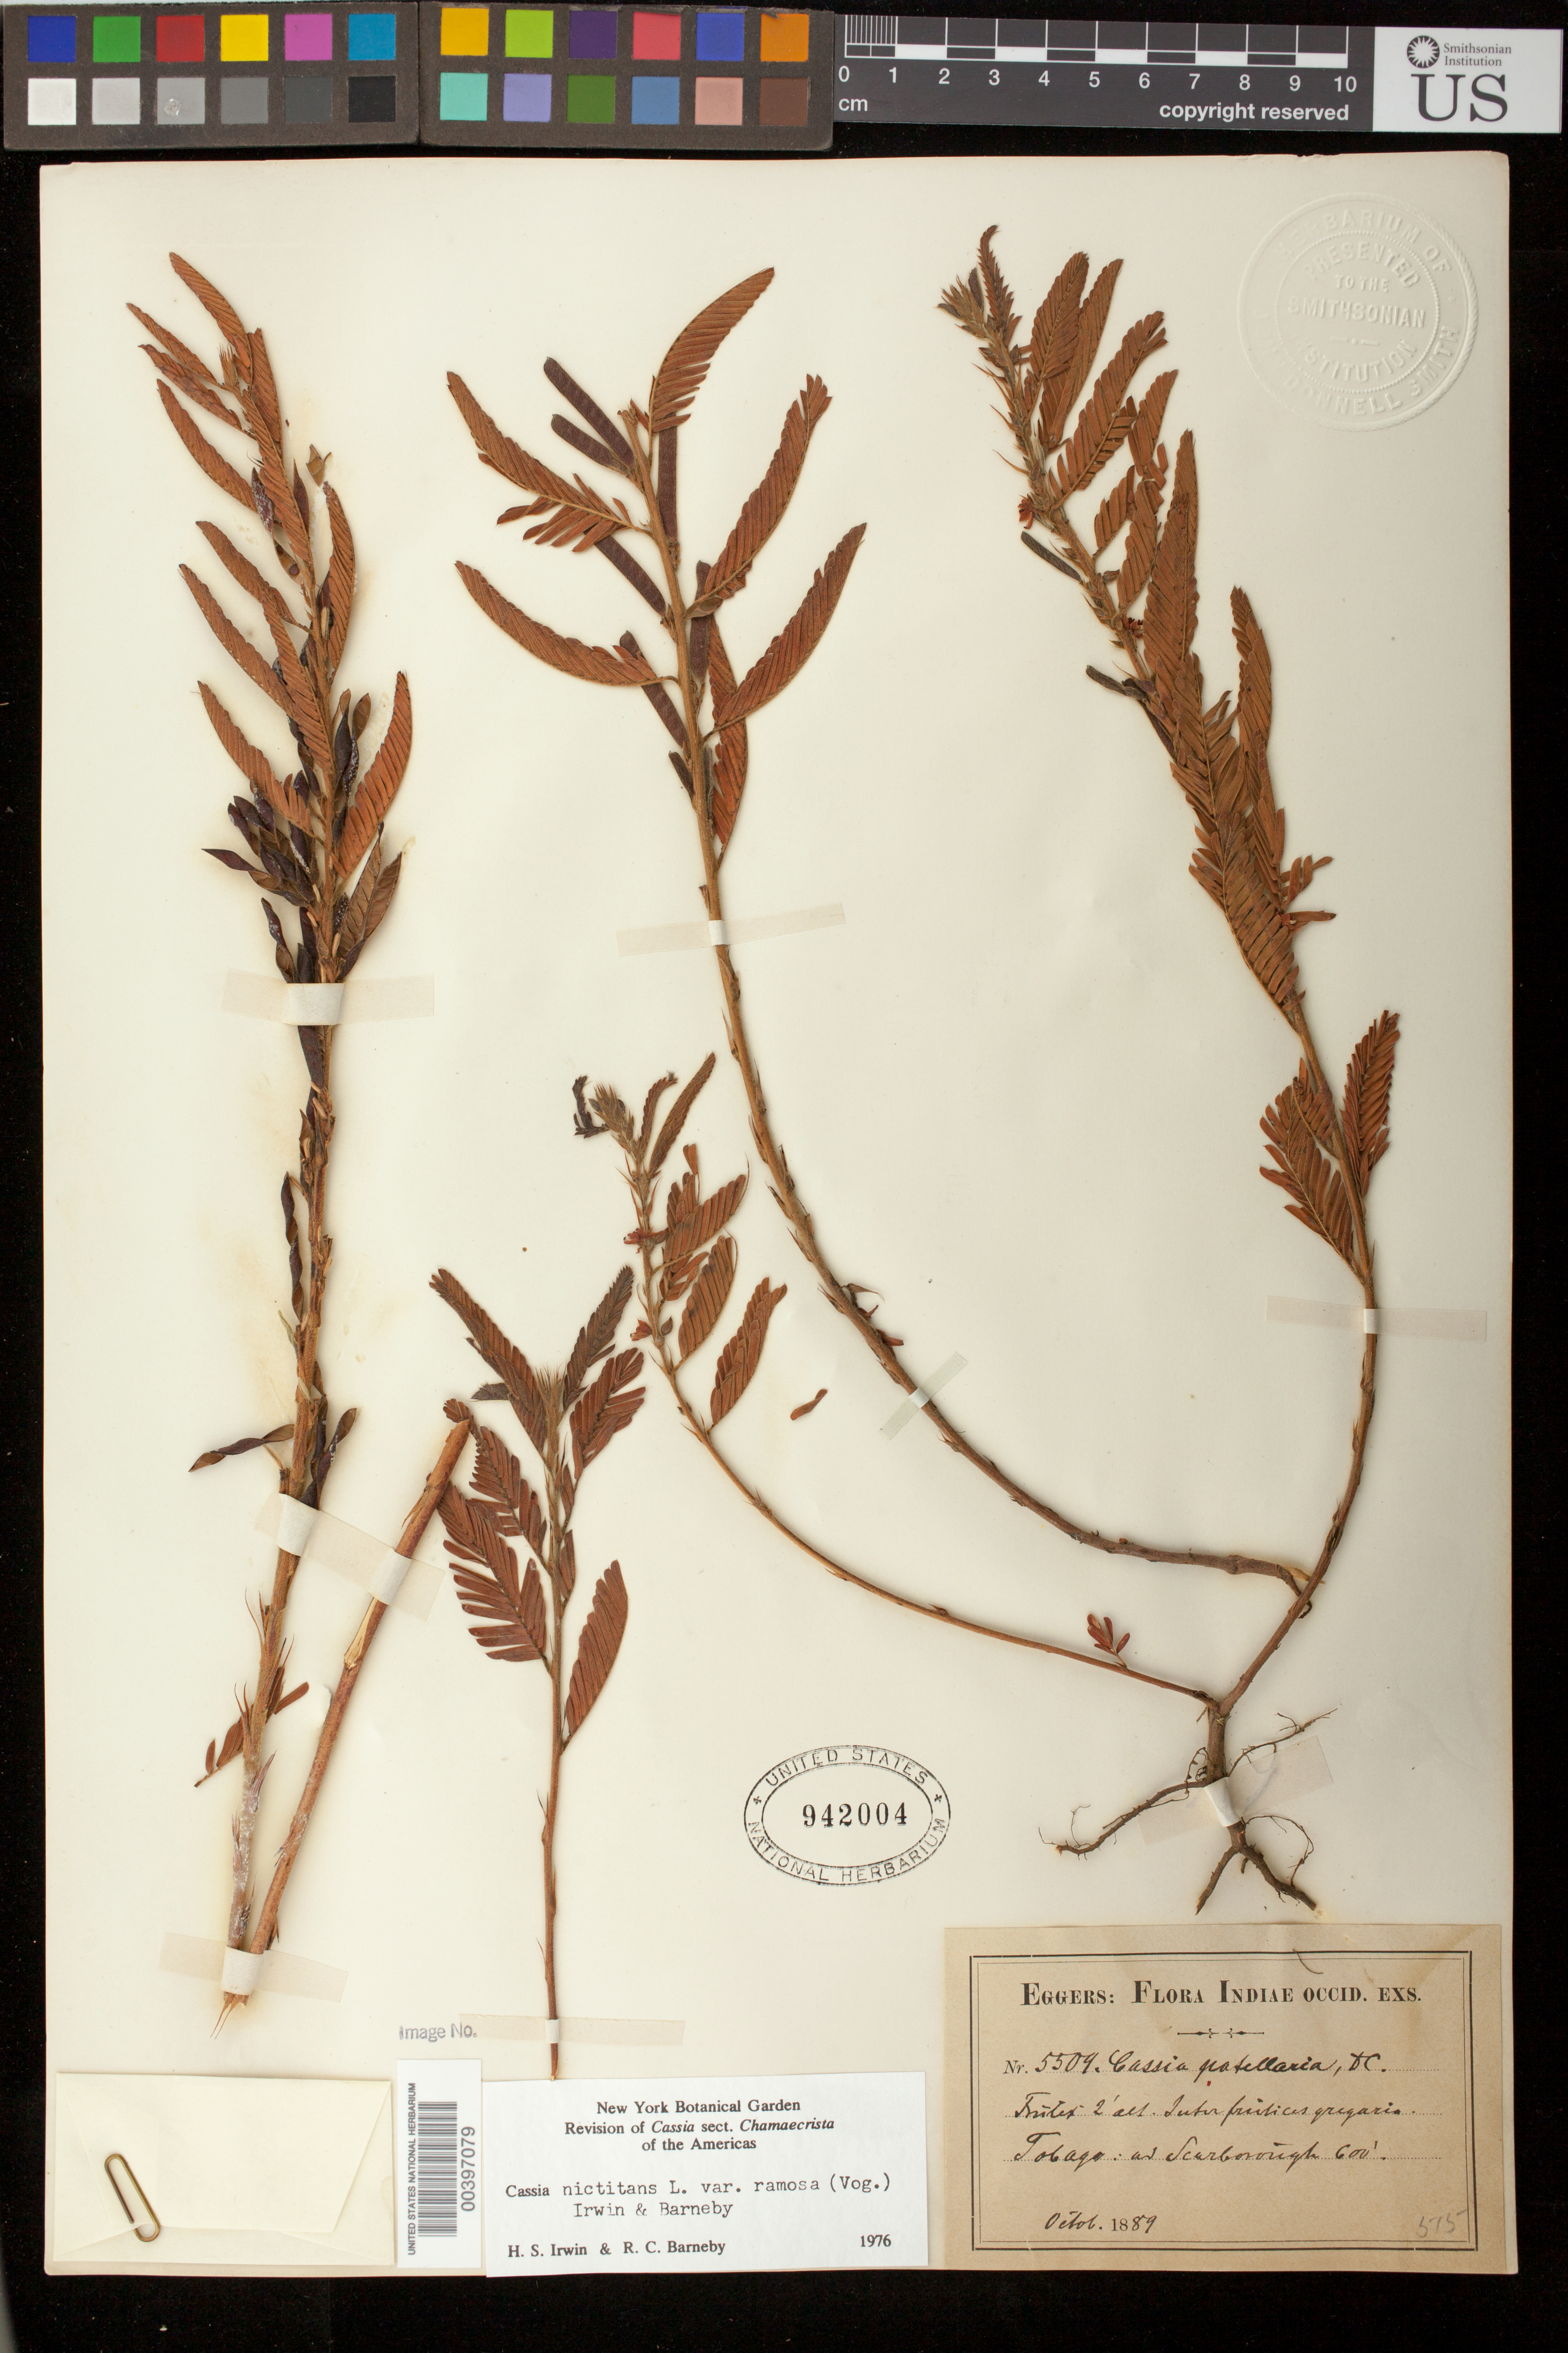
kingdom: Plantae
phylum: Tracheophyta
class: Magnoliopsida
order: Fabales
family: Fabaceae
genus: Chamaecrista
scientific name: Chamaecrista nictitans var. ramosa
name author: (Vogel) H.S. Irwin & Barneby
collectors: H. F. A. von Eggers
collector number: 5509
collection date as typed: Oct 1889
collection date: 1889-10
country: Trinidad and Tobago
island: Tobago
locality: Ad scarborough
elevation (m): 183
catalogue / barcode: US 942004